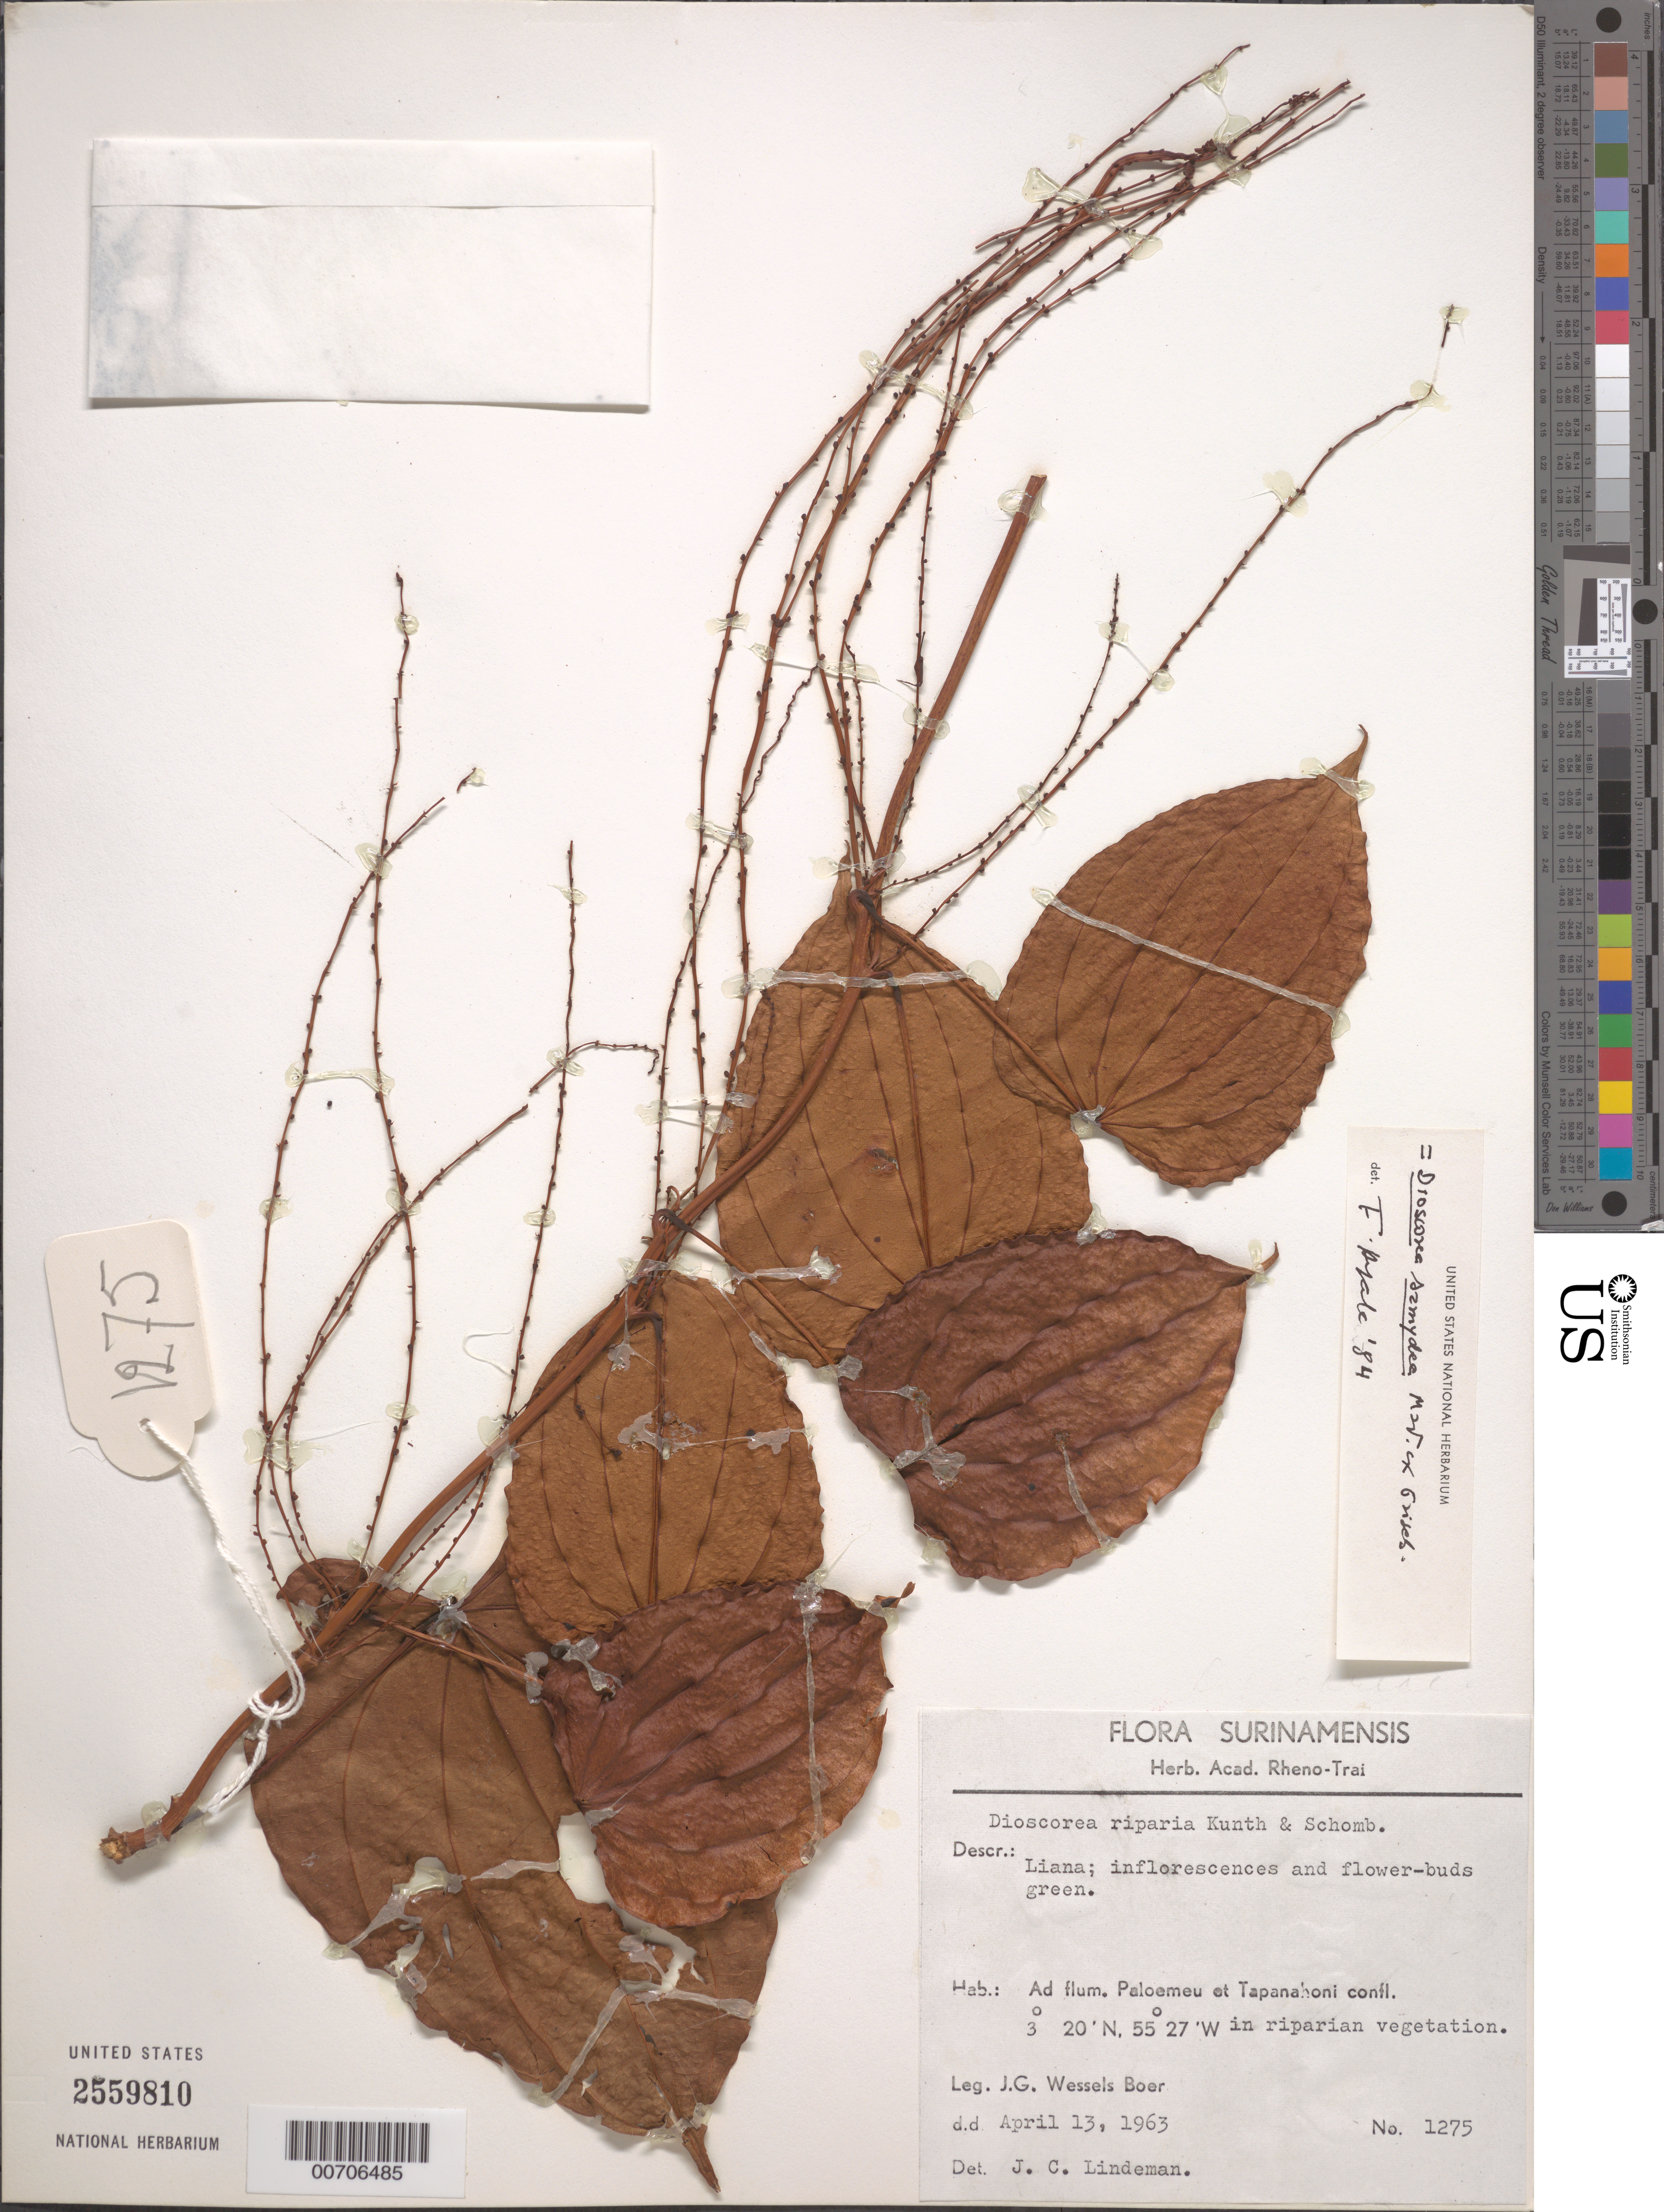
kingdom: Plantae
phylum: Tracheophyta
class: Liliopsida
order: Dioscoreales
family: Dioscoreaceae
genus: Dioscorea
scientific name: Dioscorea samydea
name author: Griseb.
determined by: Ayala F., Franklin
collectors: J. G. Wessels Boer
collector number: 1275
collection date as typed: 13-Apr-63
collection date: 1963-04-13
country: Suriname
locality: Ad flum. Paloemeu et Tapanahoni confl.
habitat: Riparian vegetation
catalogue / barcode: US 2559810